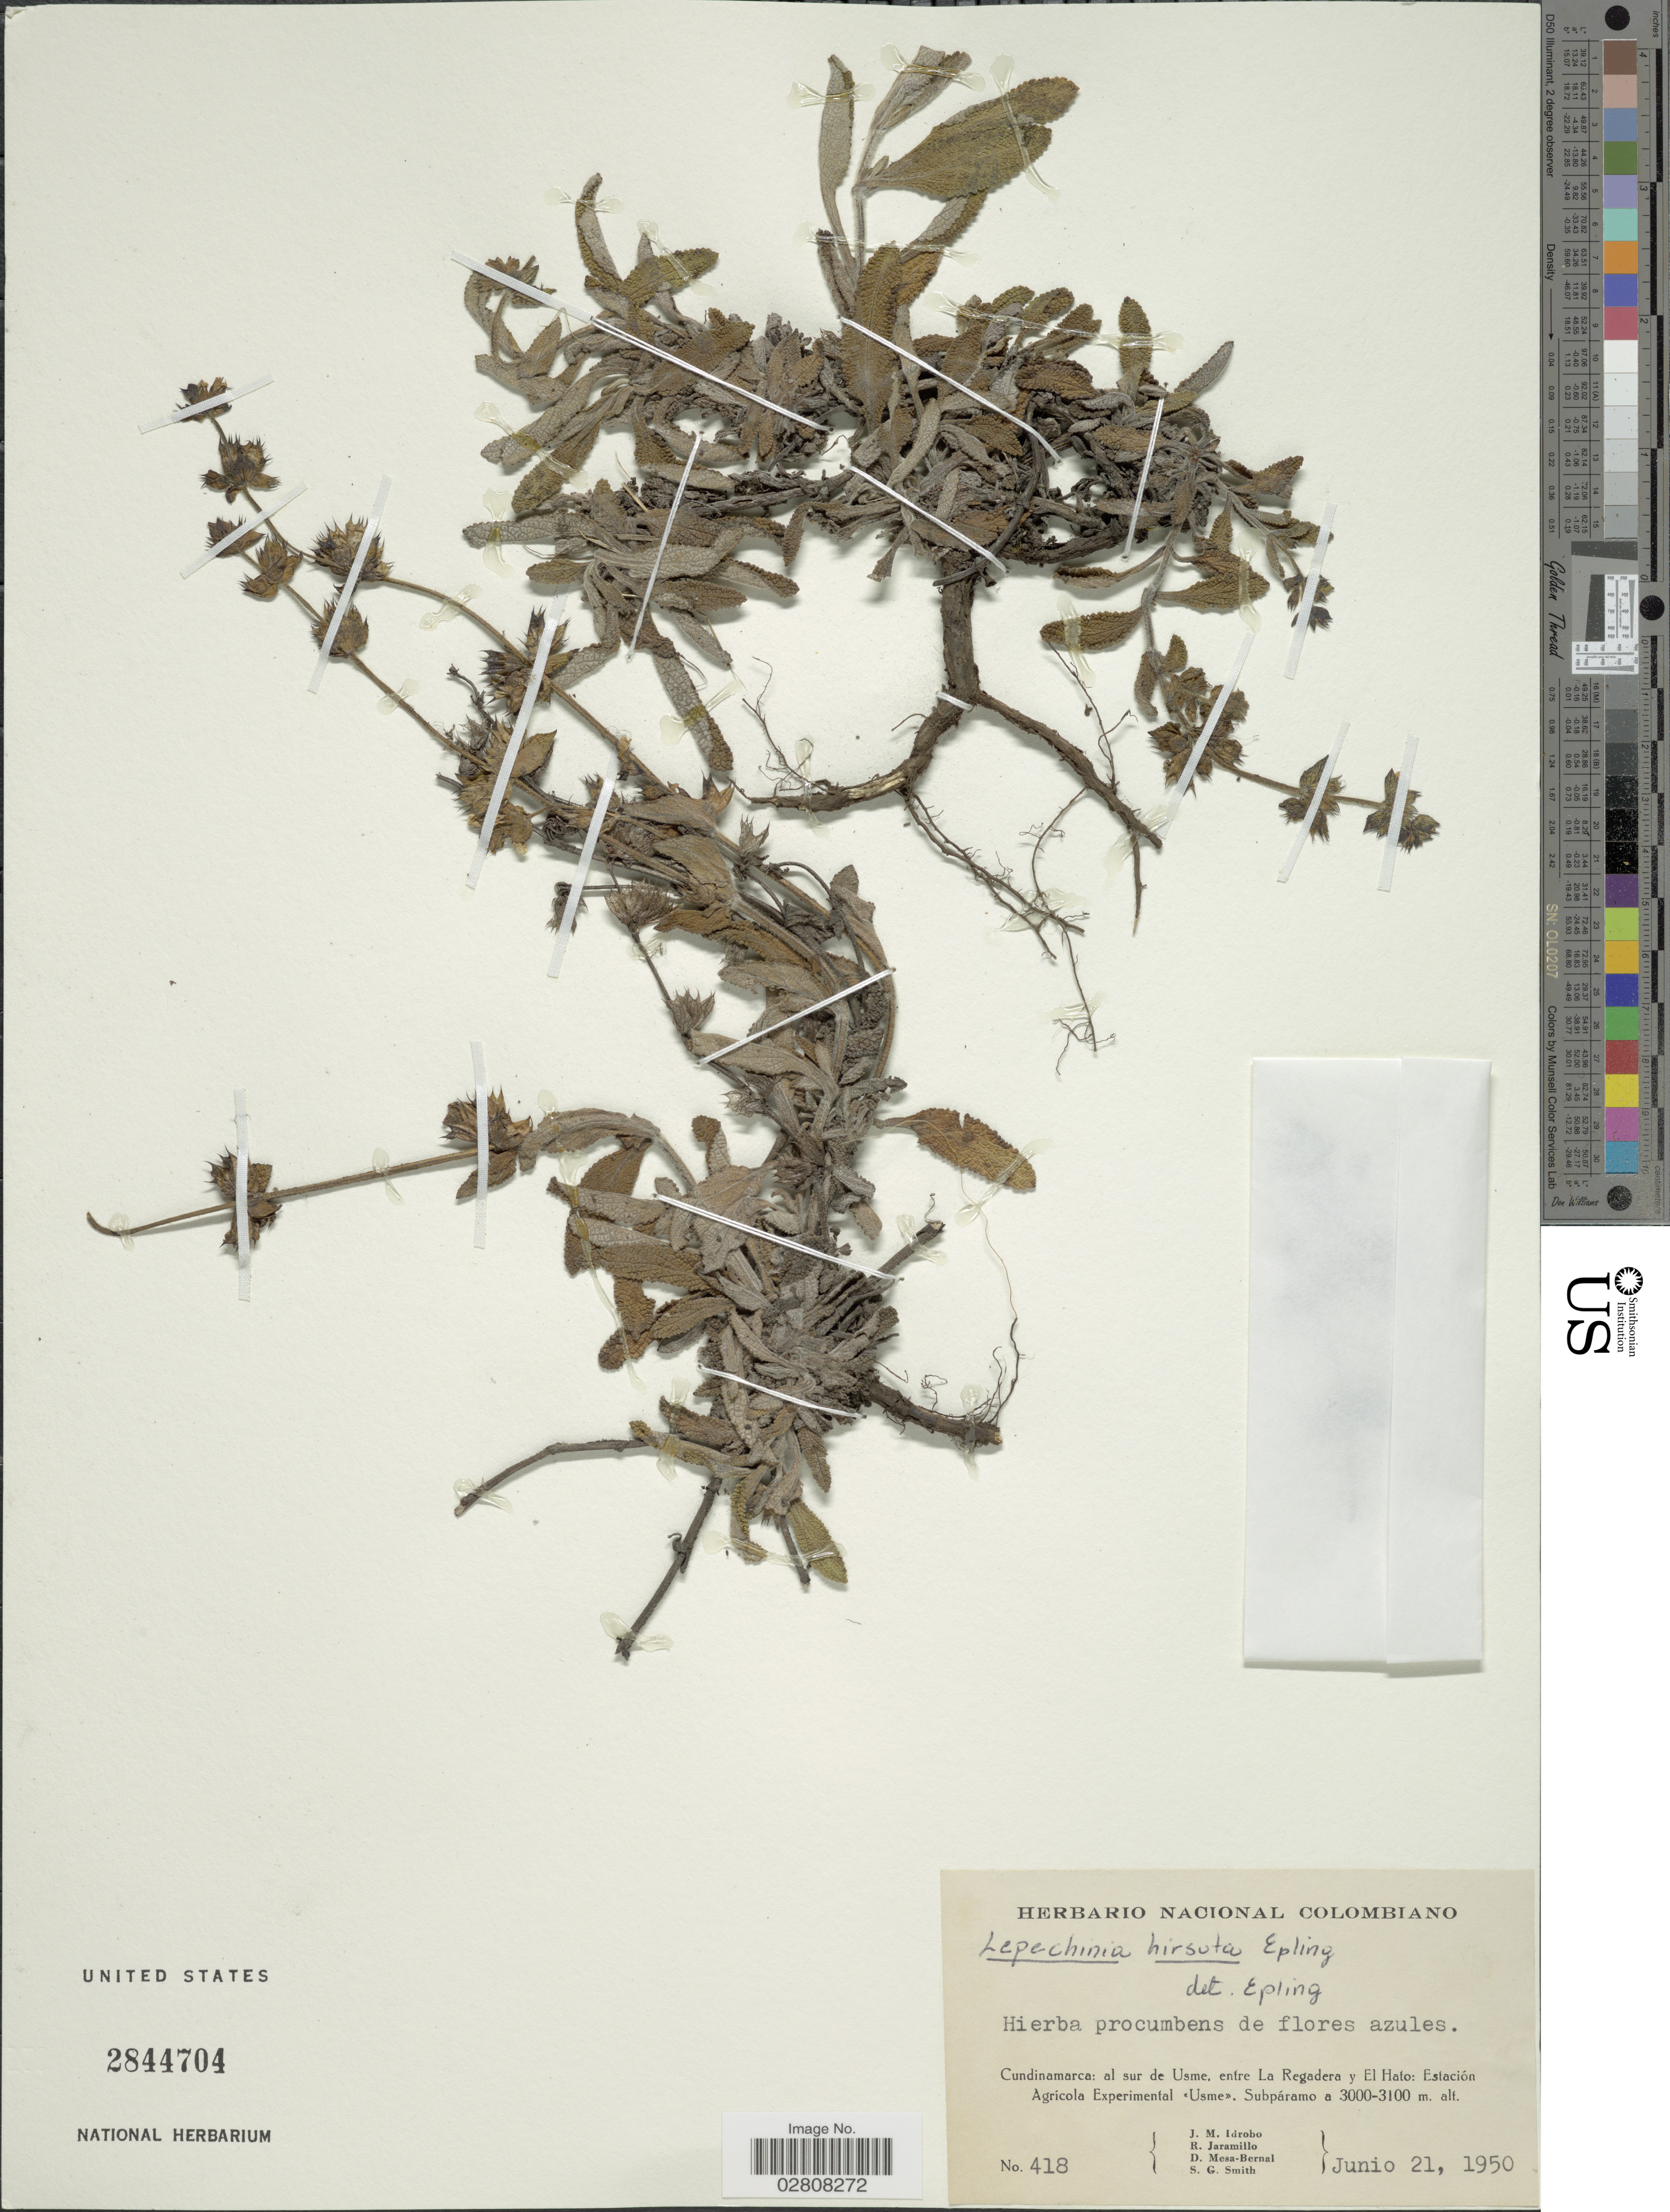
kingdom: Plantae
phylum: Tracheophyta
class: Magnoliopsida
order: Lamiales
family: Lamiaceae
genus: Lepechinia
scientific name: Lepechinia schiedeana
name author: (Schltdl.) Vatke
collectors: J. M. Idrobo, R. Jaramillo M., D. Mesa Bernal & S. G. Smith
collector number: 418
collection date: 1950-06-21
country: Colombia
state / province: Cundinamarca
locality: Cundinamarca: al sur de Usme, entre La Regadera y El Hato: Estación Agricola Experimental <<Usme>>.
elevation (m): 3000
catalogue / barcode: US 2844704